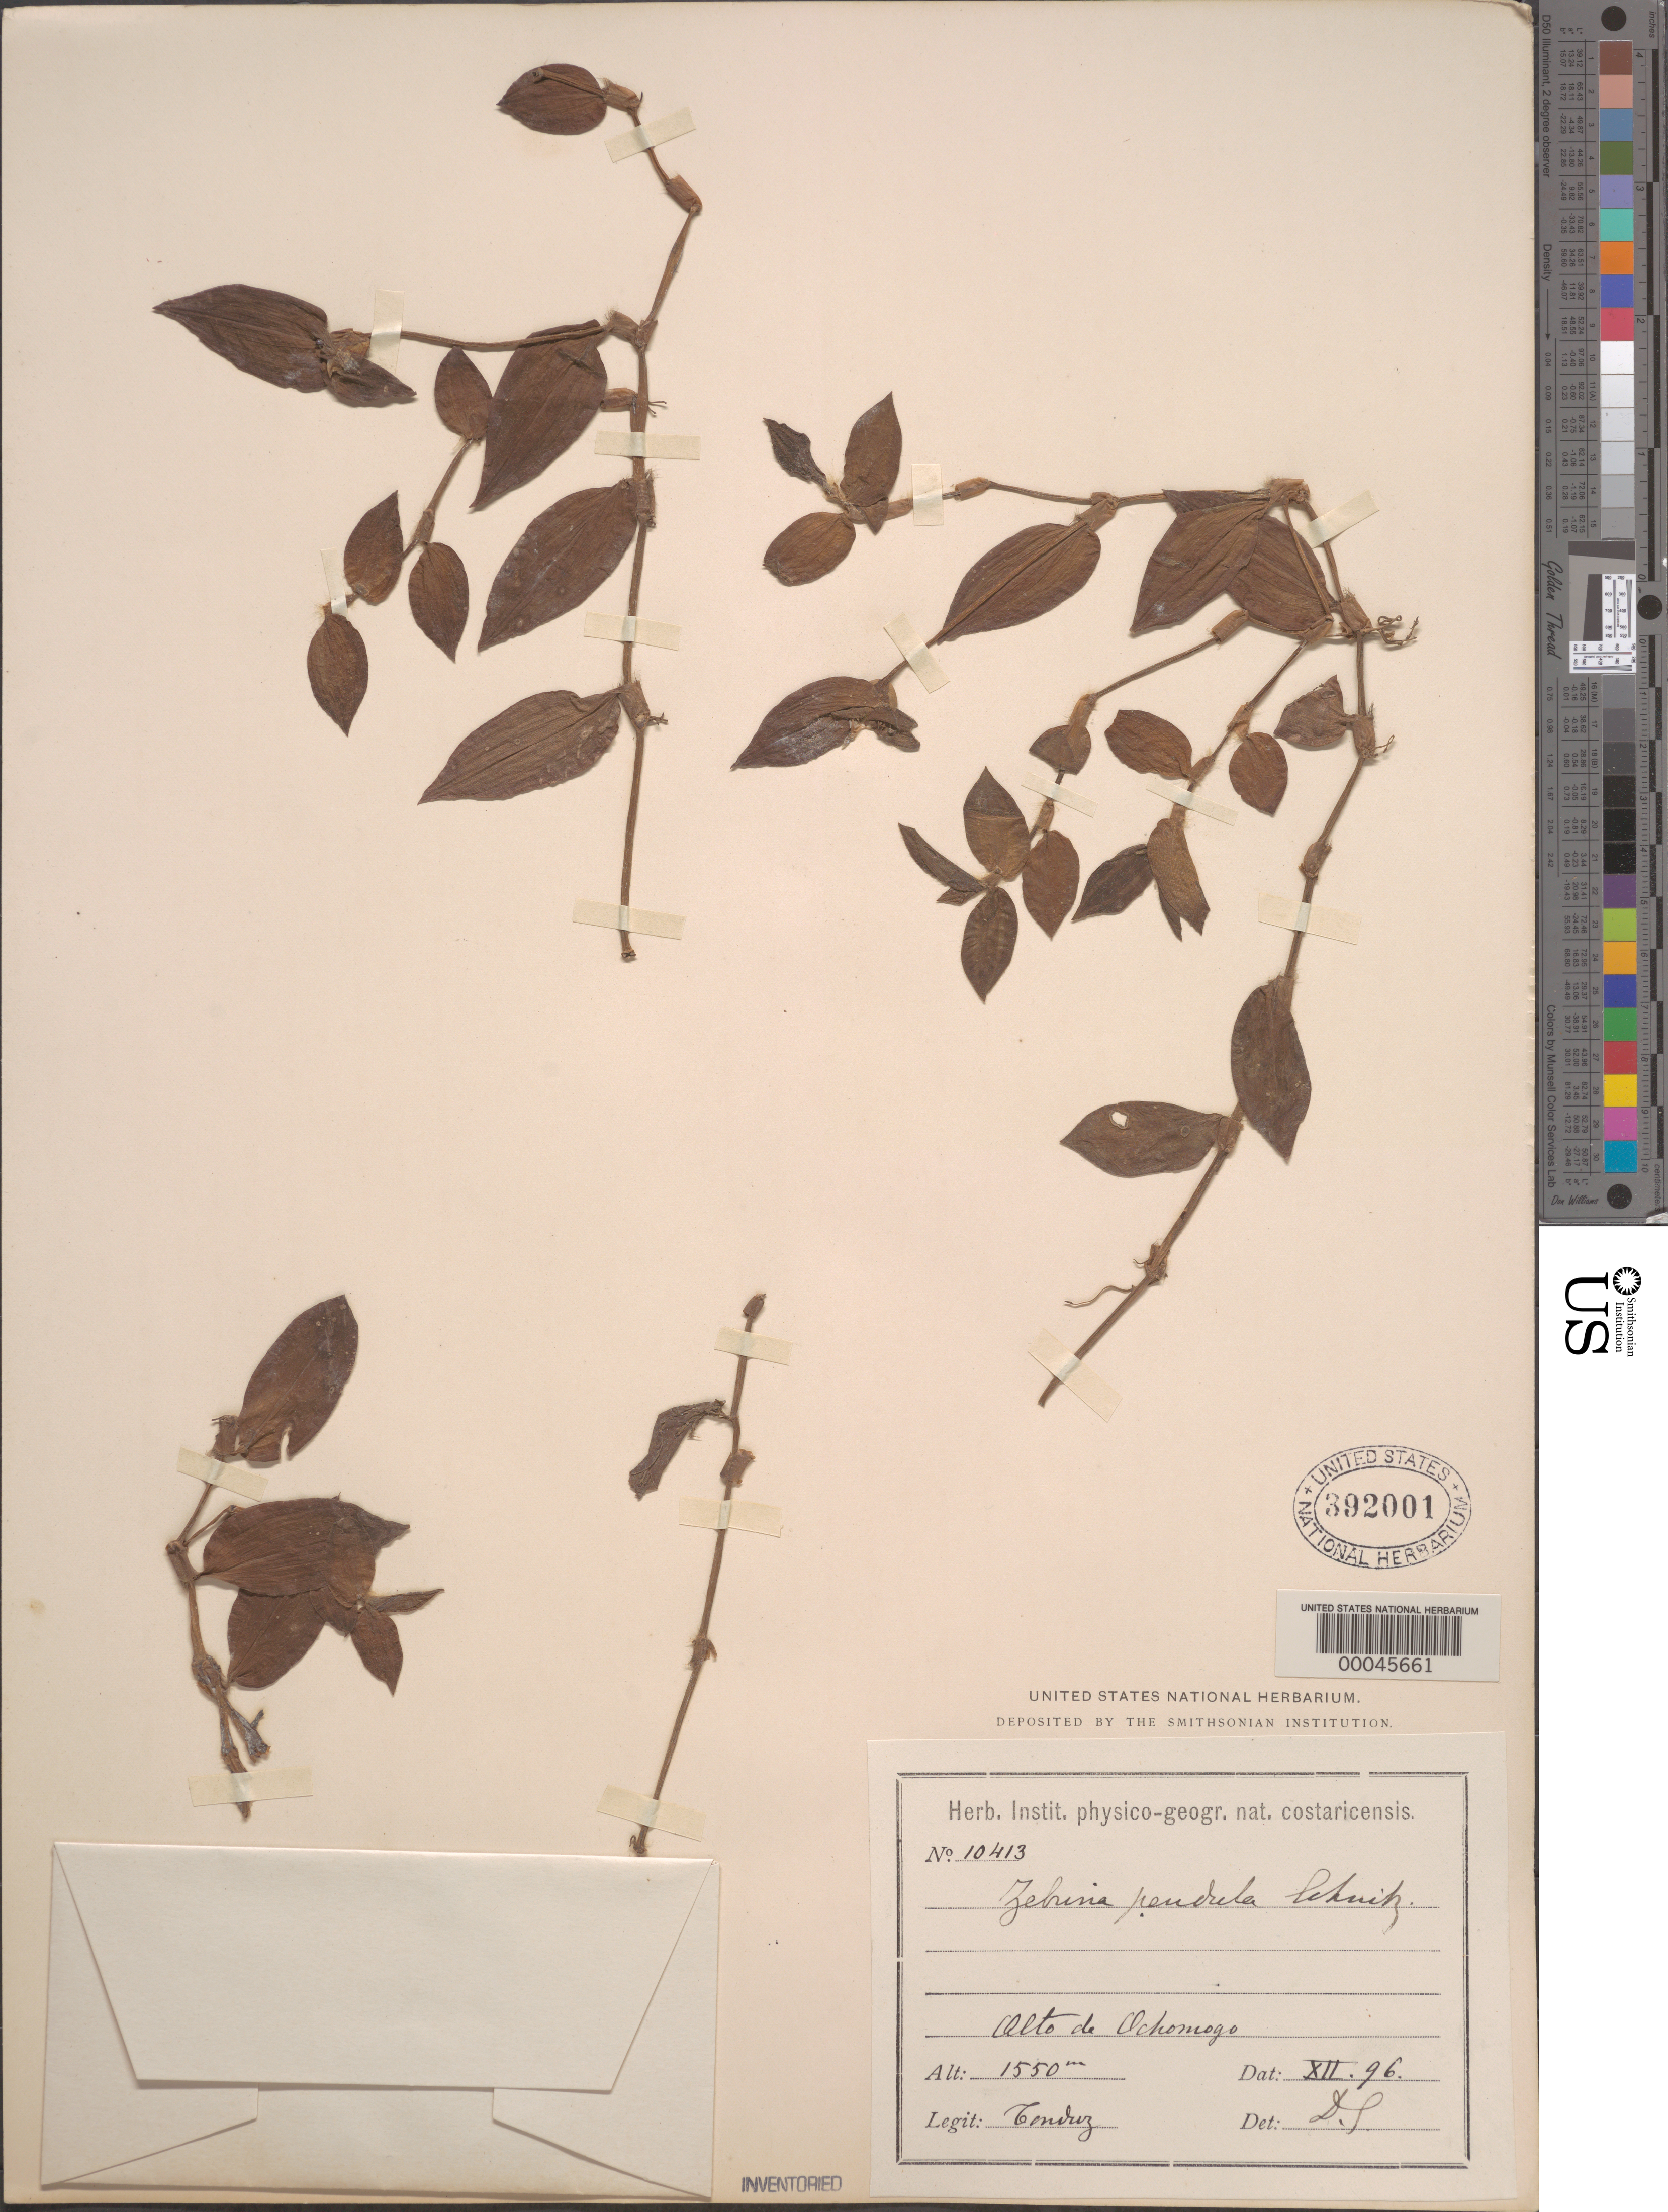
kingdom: Plantae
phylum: Tracheophyta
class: Liliopsida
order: Commelinales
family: Commelinaceae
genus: Tradescantia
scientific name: Tradescantia zebrina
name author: Bosse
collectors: A. Tonduz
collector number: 10413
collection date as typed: Dec 1896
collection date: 1896-12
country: Costa Rica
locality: Alto de Ochomogo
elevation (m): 1550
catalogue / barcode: US 392001